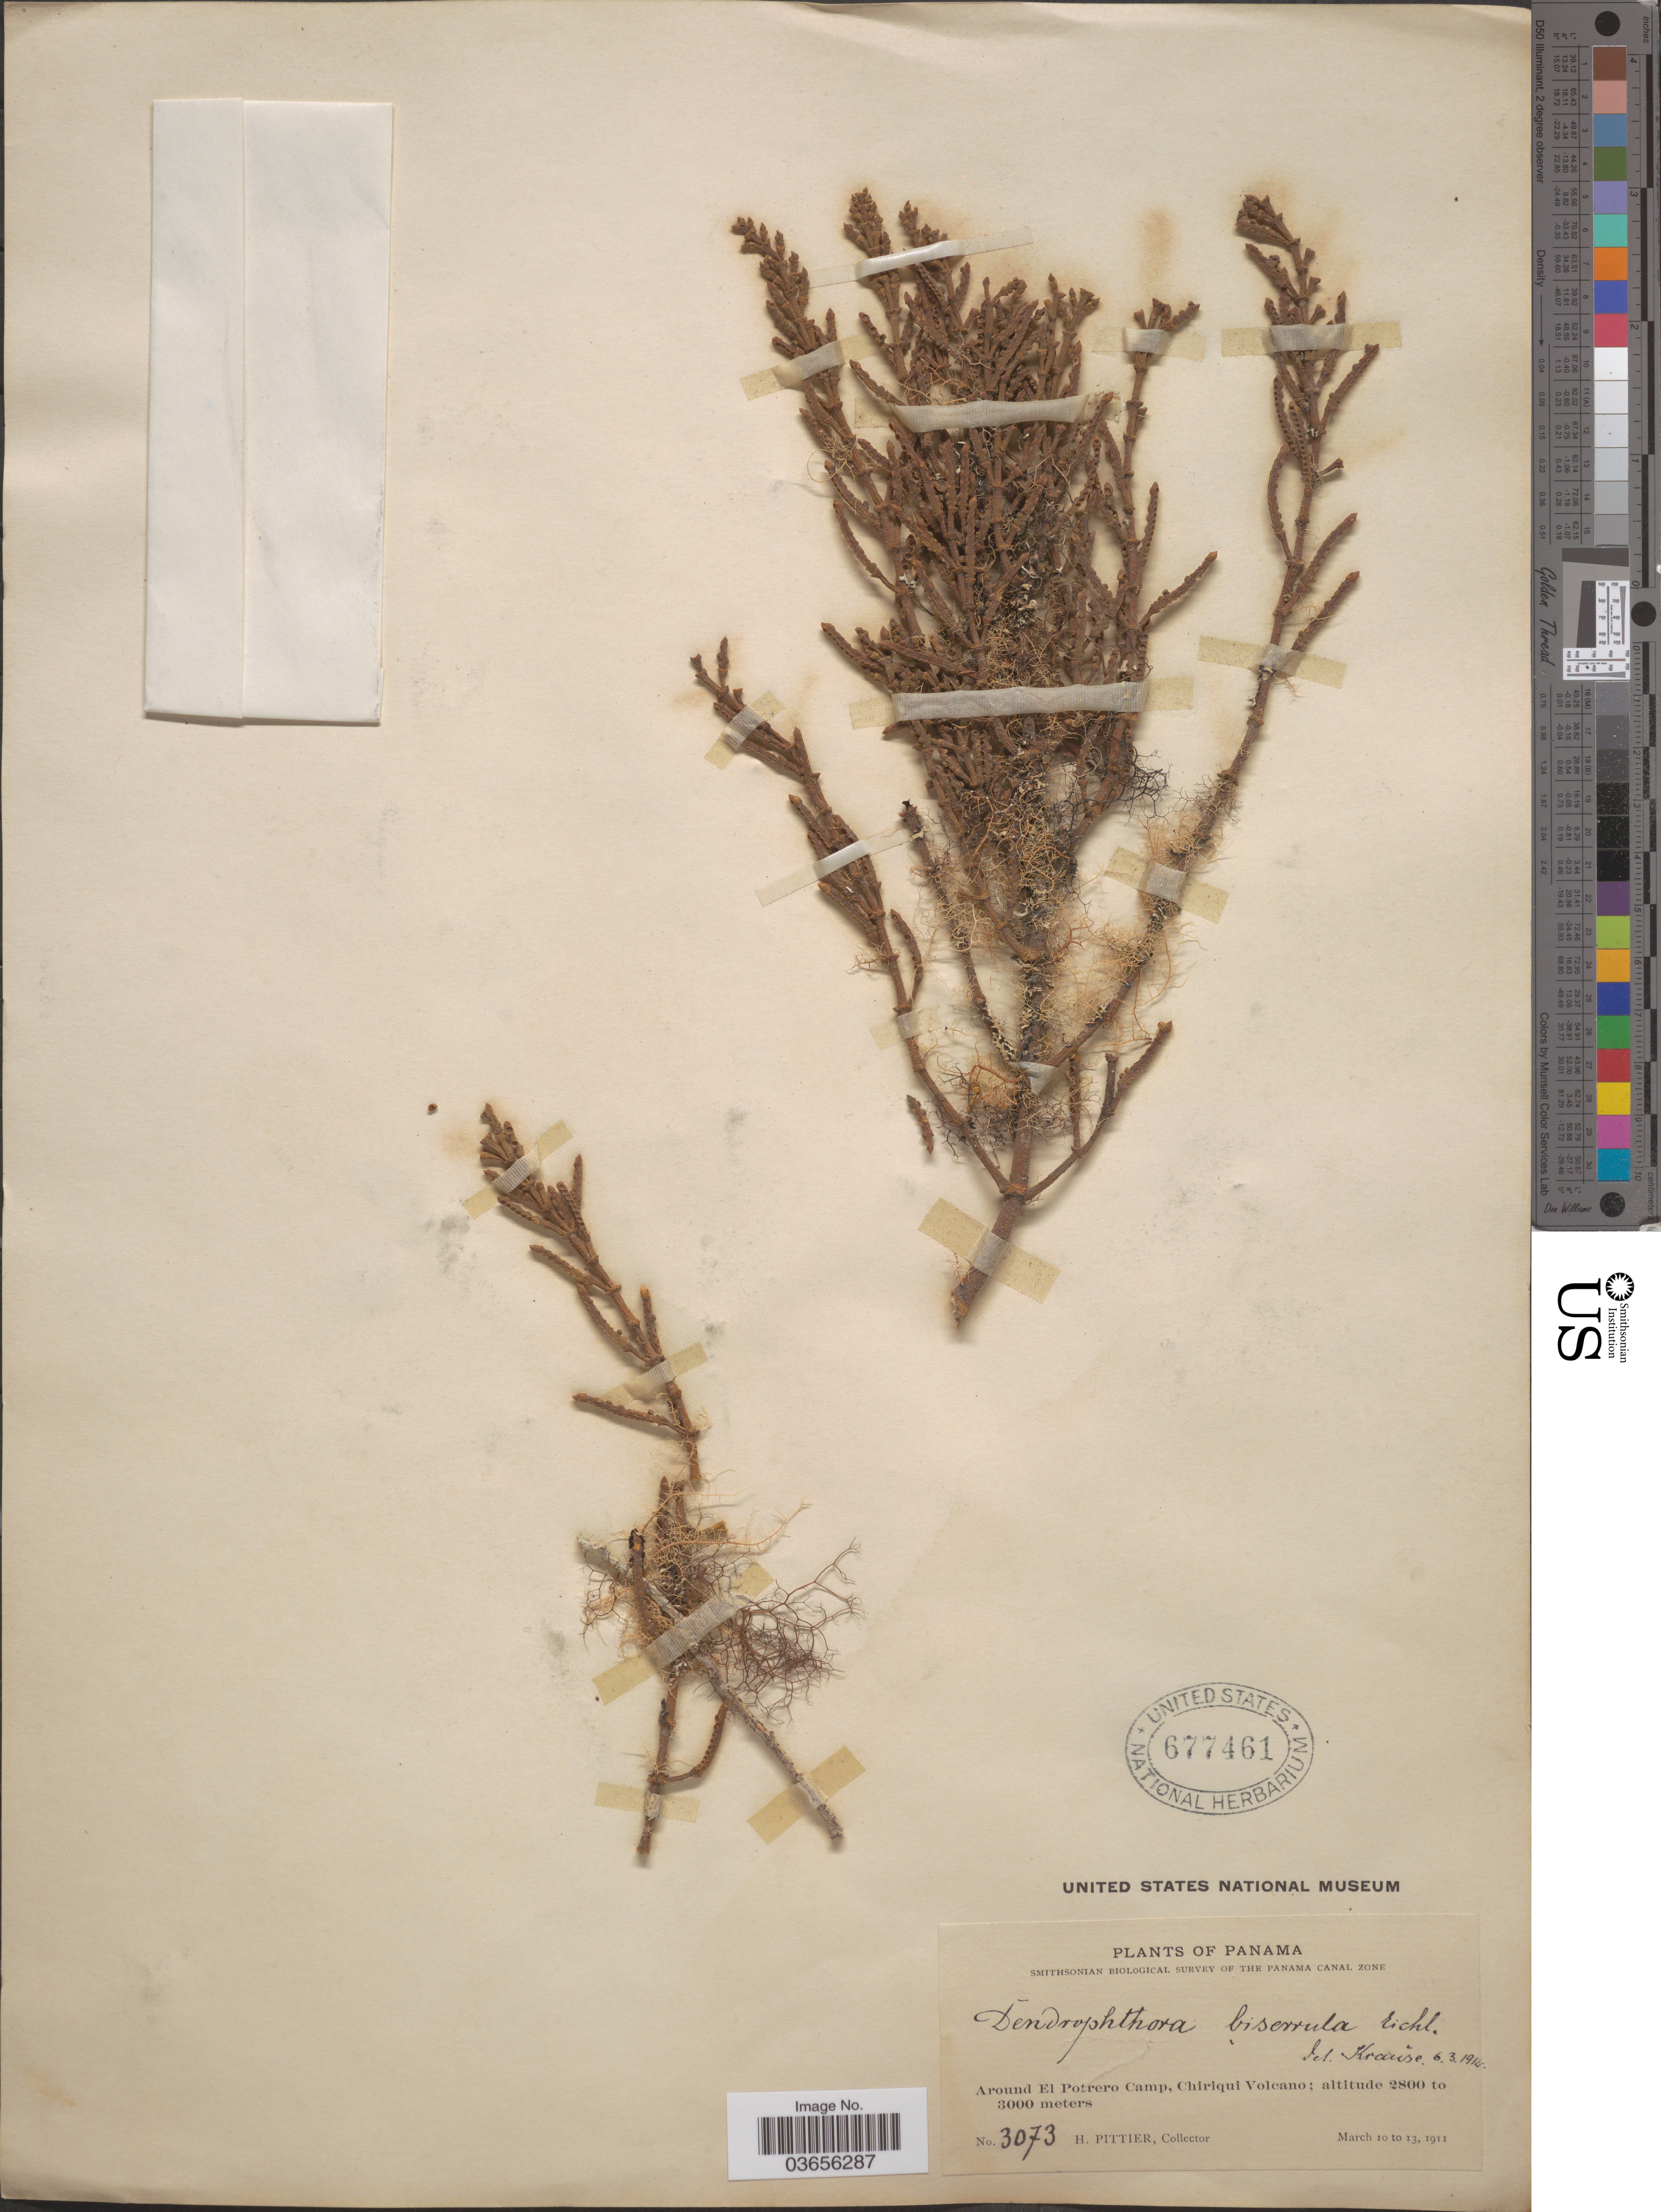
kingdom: Plantae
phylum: Tracheophyta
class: Magnoliopsida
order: Santalales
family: Viscaceae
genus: Dendrophthora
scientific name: Dendrophthora squamigera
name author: (Benth.) Kuntze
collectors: H. F. Pittier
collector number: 3073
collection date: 1911-03-10/1911-03-13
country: Panama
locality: Around El Potrero Camp, Chiriqui Volcano.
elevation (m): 2800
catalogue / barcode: US 677461